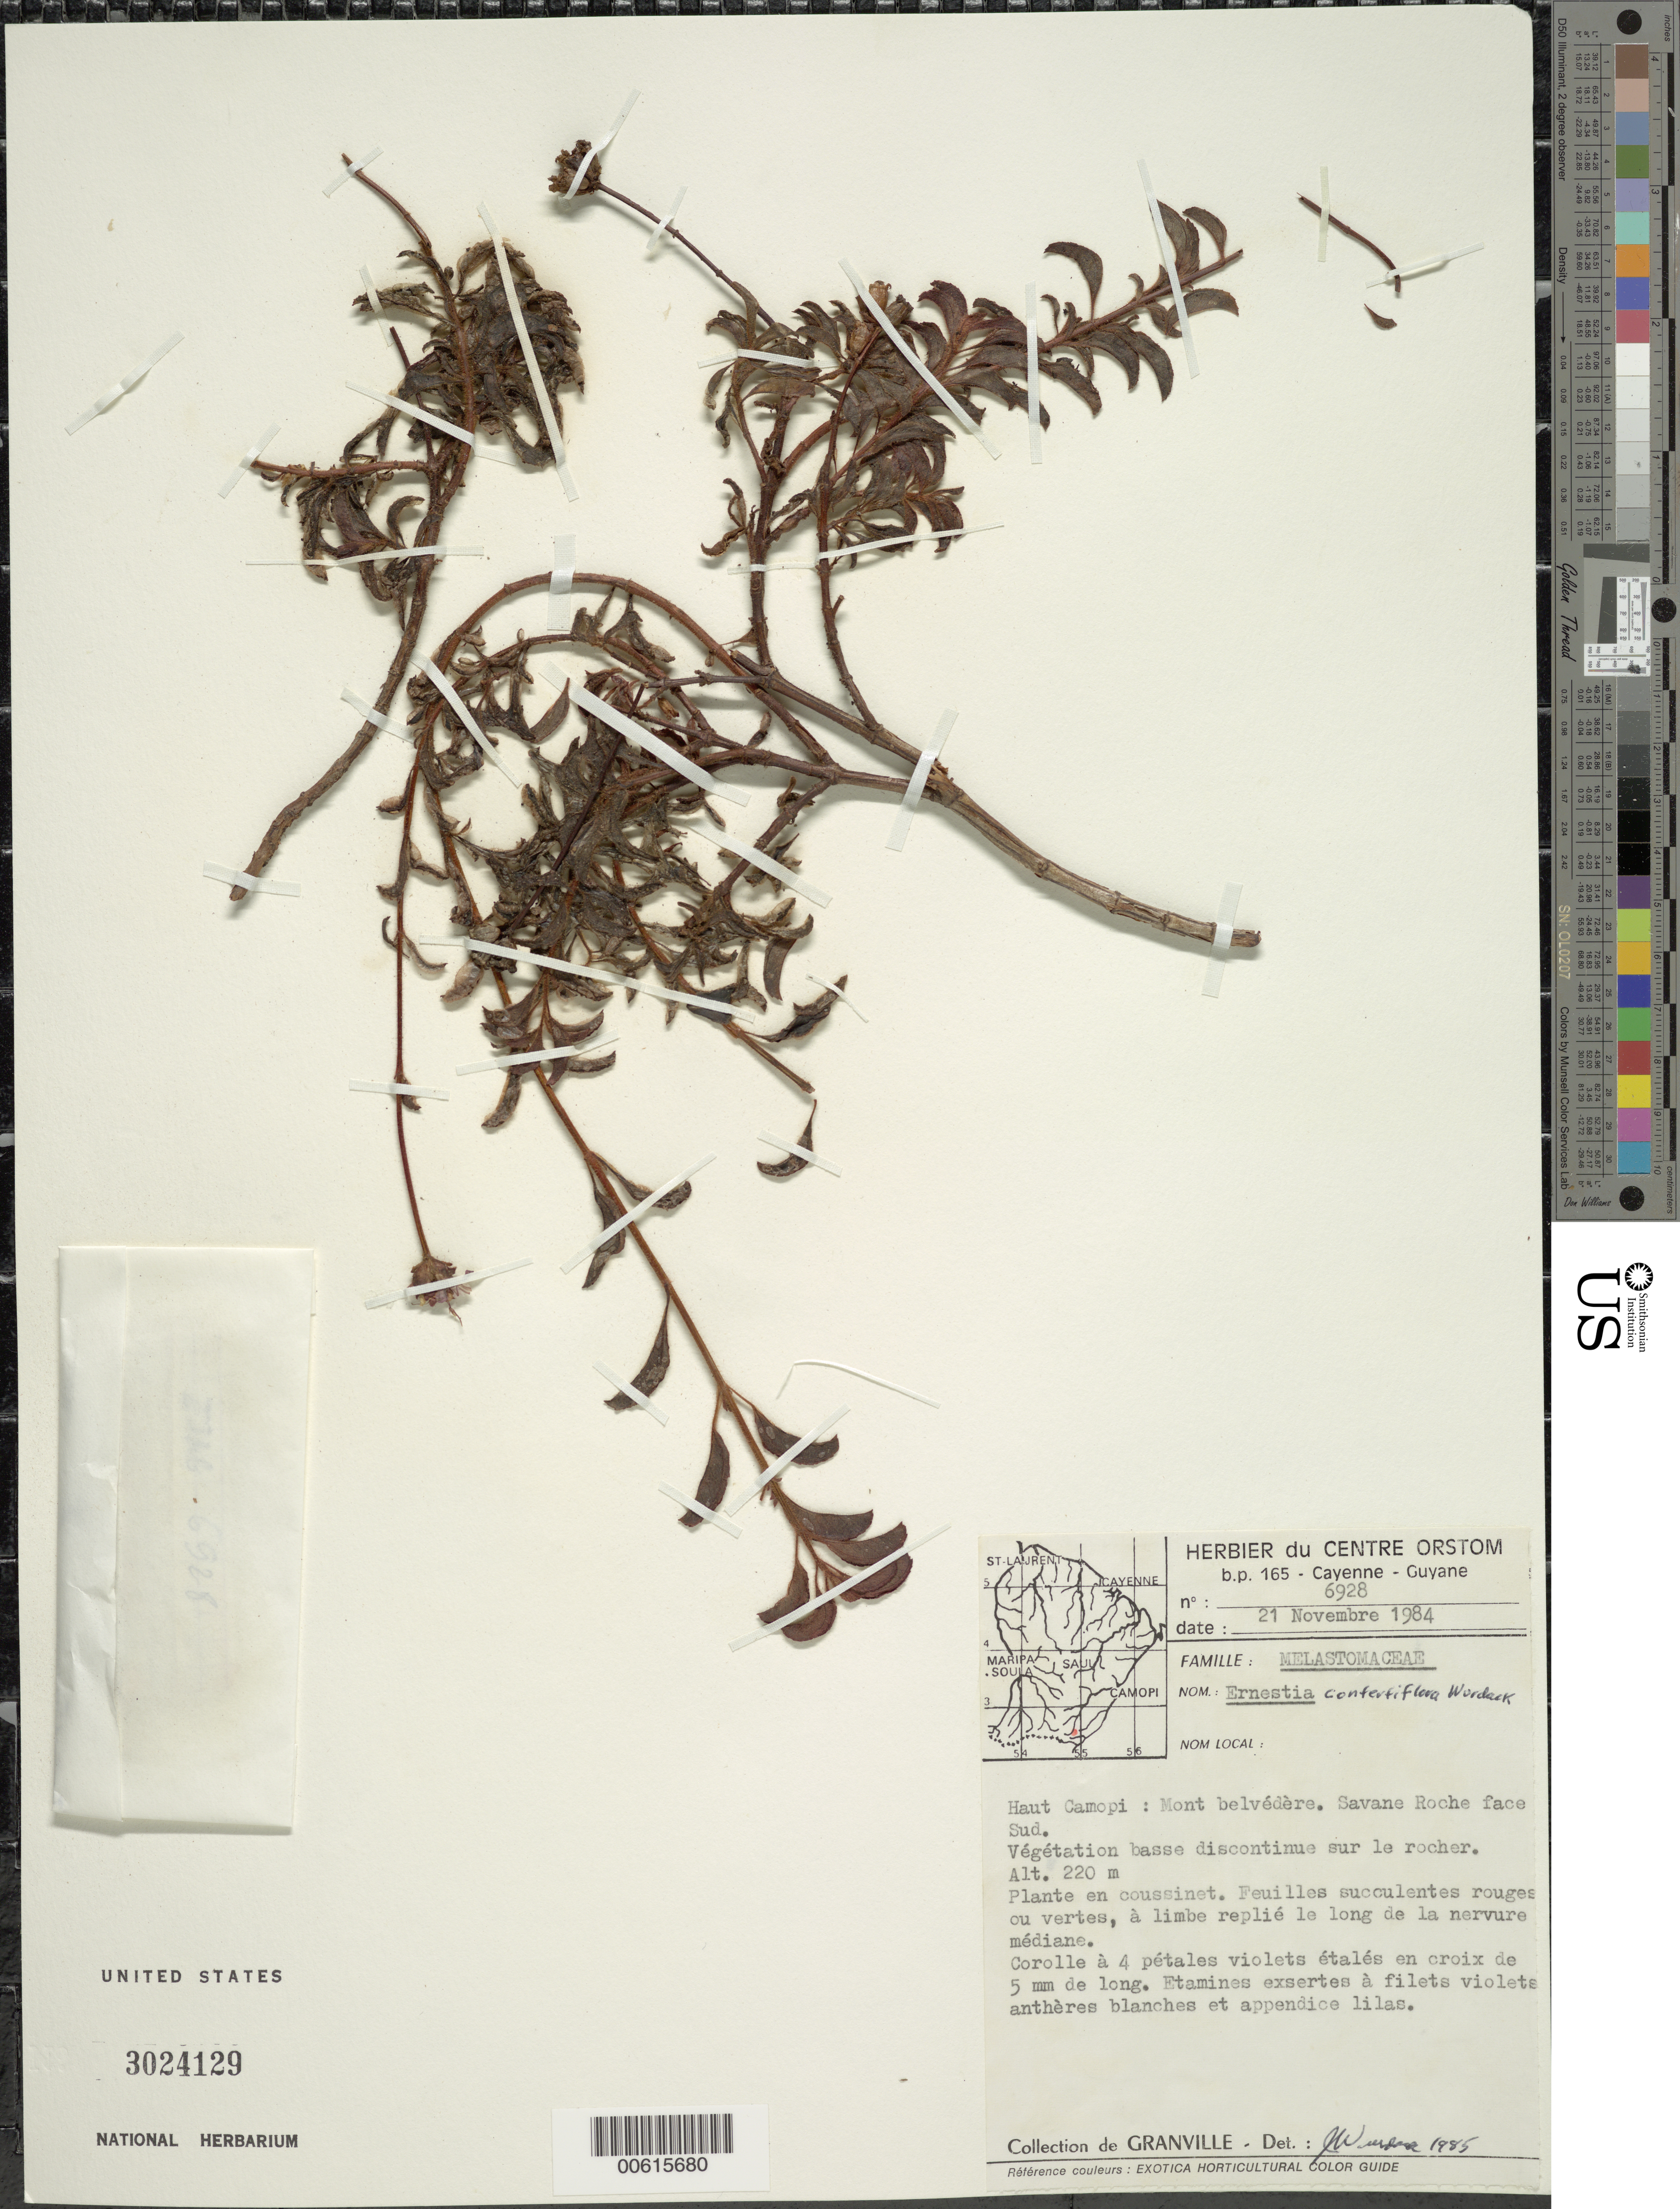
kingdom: Plantae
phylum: Tracheophyta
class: Magnoliopsida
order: Myrtales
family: Melastomataceae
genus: Ernestia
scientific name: Ernestia confertiflora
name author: Wurdack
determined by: Wurdack, John J., (US), US (UNITED STATES)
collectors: J.-J. de Granville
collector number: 6928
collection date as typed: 21-Nov-84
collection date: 1984-11-21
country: French Guiana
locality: Mont Belvédère, haute Camopi. Savane roche face Sud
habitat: Vegetation basse discontinue sur le rocher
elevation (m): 220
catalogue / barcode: US 3024129